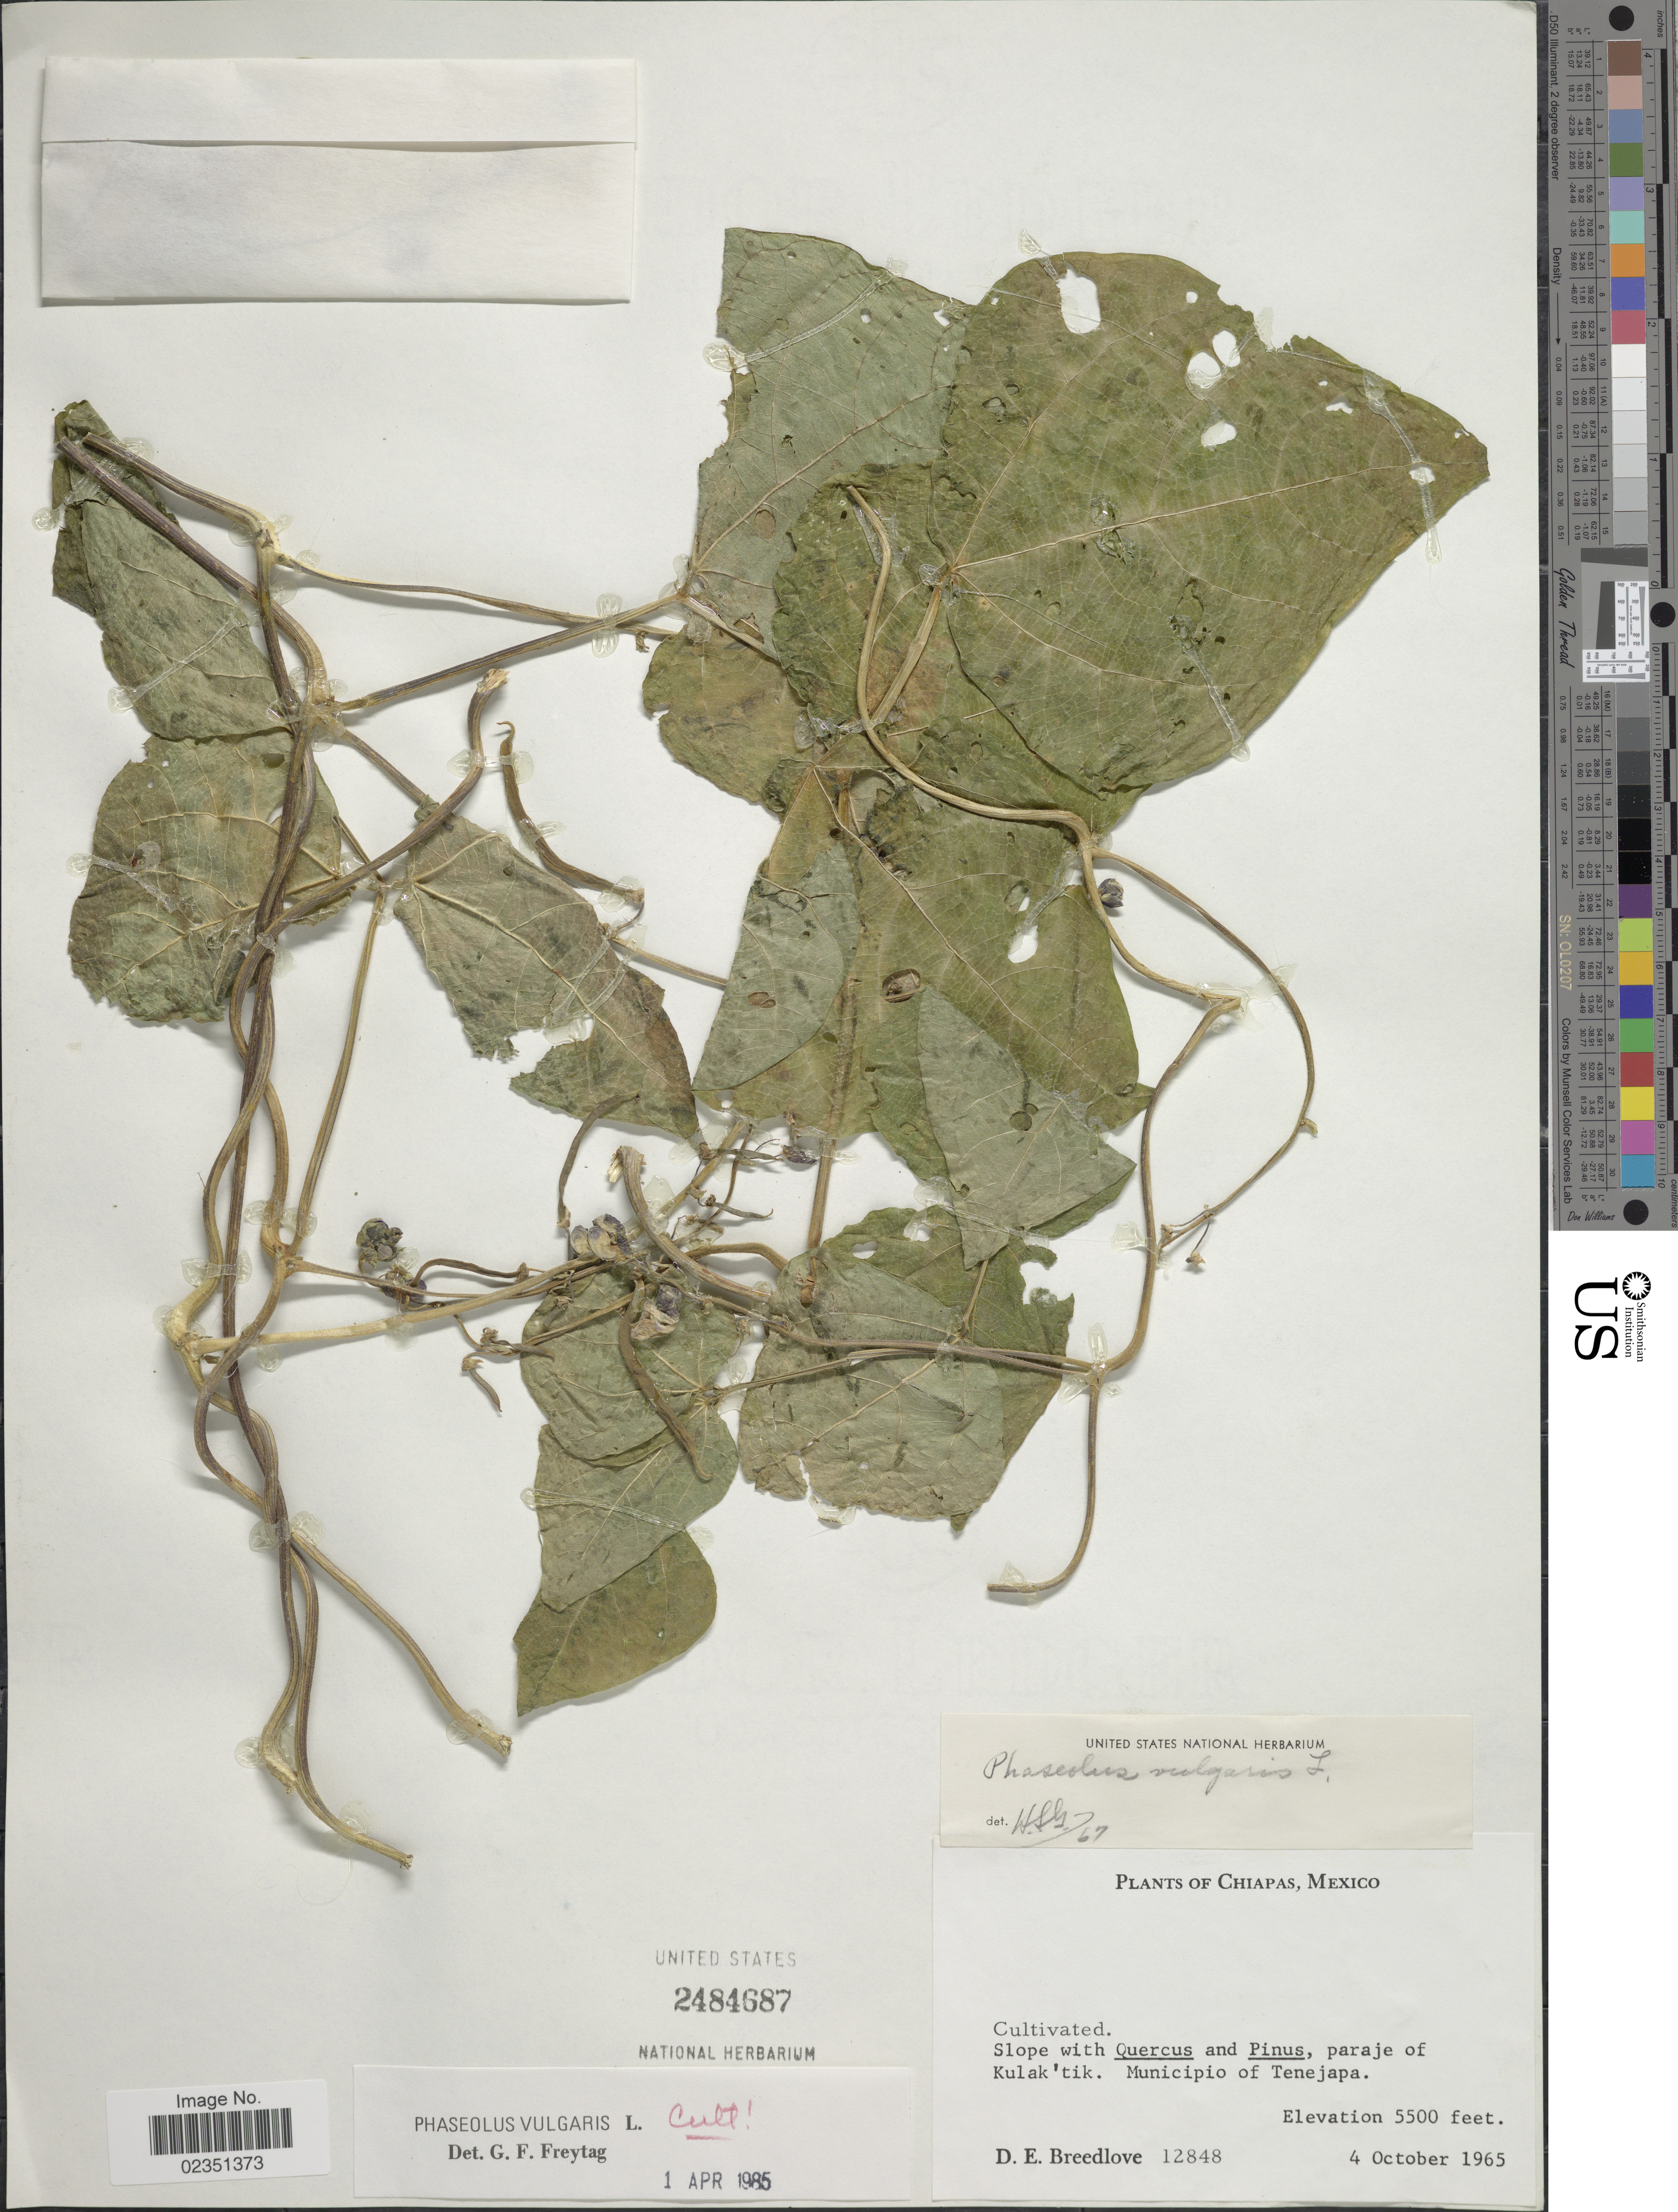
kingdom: Plantae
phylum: Tracheophyta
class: Magnoliopsida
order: Fabales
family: Fabaceae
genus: Phaseolus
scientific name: Phaseolus vulgaris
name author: L.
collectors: D. E. Breedlove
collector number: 12848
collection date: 1965-10-04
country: Mexico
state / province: Chiapas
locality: Paraje of Kulak'til. Municipio of Tenejapa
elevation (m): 1676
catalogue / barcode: US 2484687